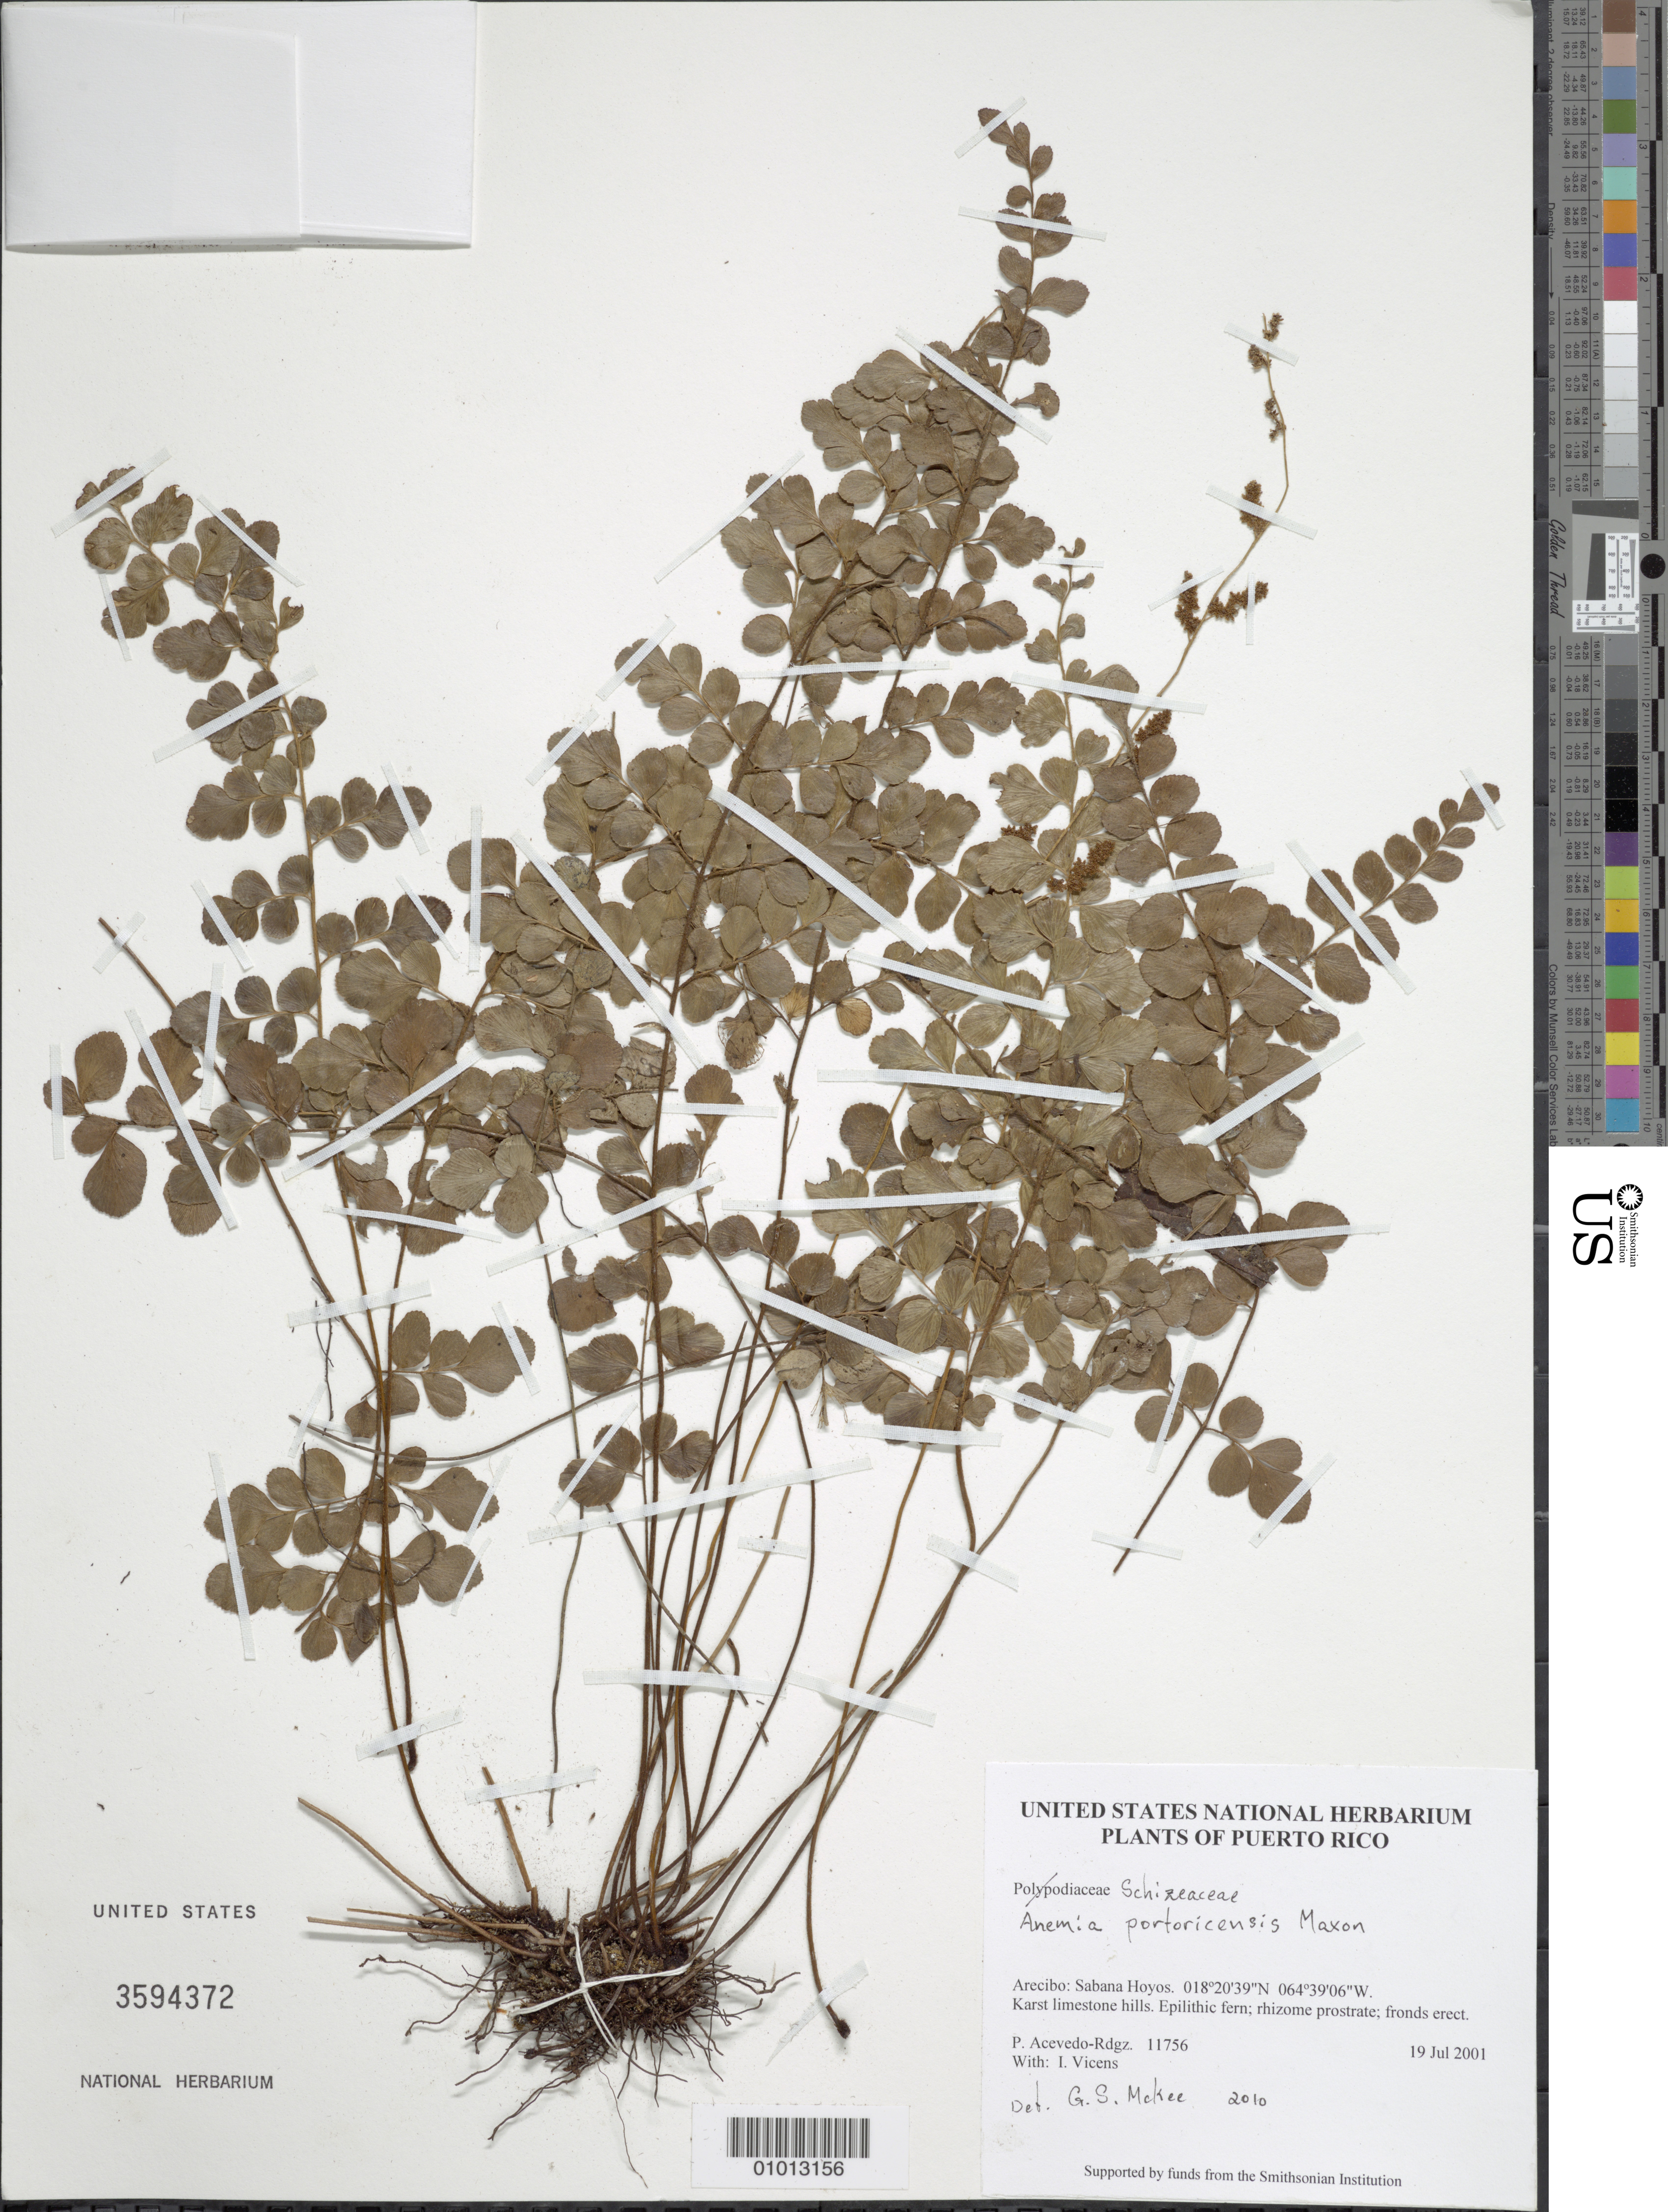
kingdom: Plantae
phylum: Tracheophyta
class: Polypodiopsida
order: Schizaeales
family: Anemiaceae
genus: Anemia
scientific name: Anemia portoricensis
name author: Maxon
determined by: McKee, G. S., (US), NMNH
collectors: P. Acevedo-Rodr. & I. Vicens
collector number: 11756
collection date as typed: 19 Jul 2001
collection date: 2001-07-19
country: Puerto Rico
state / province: Arecibo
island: Puerto Rico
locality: Arecibo: Sabana Hoyos.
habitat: Karst limestone hills.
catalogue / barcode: US 3594372